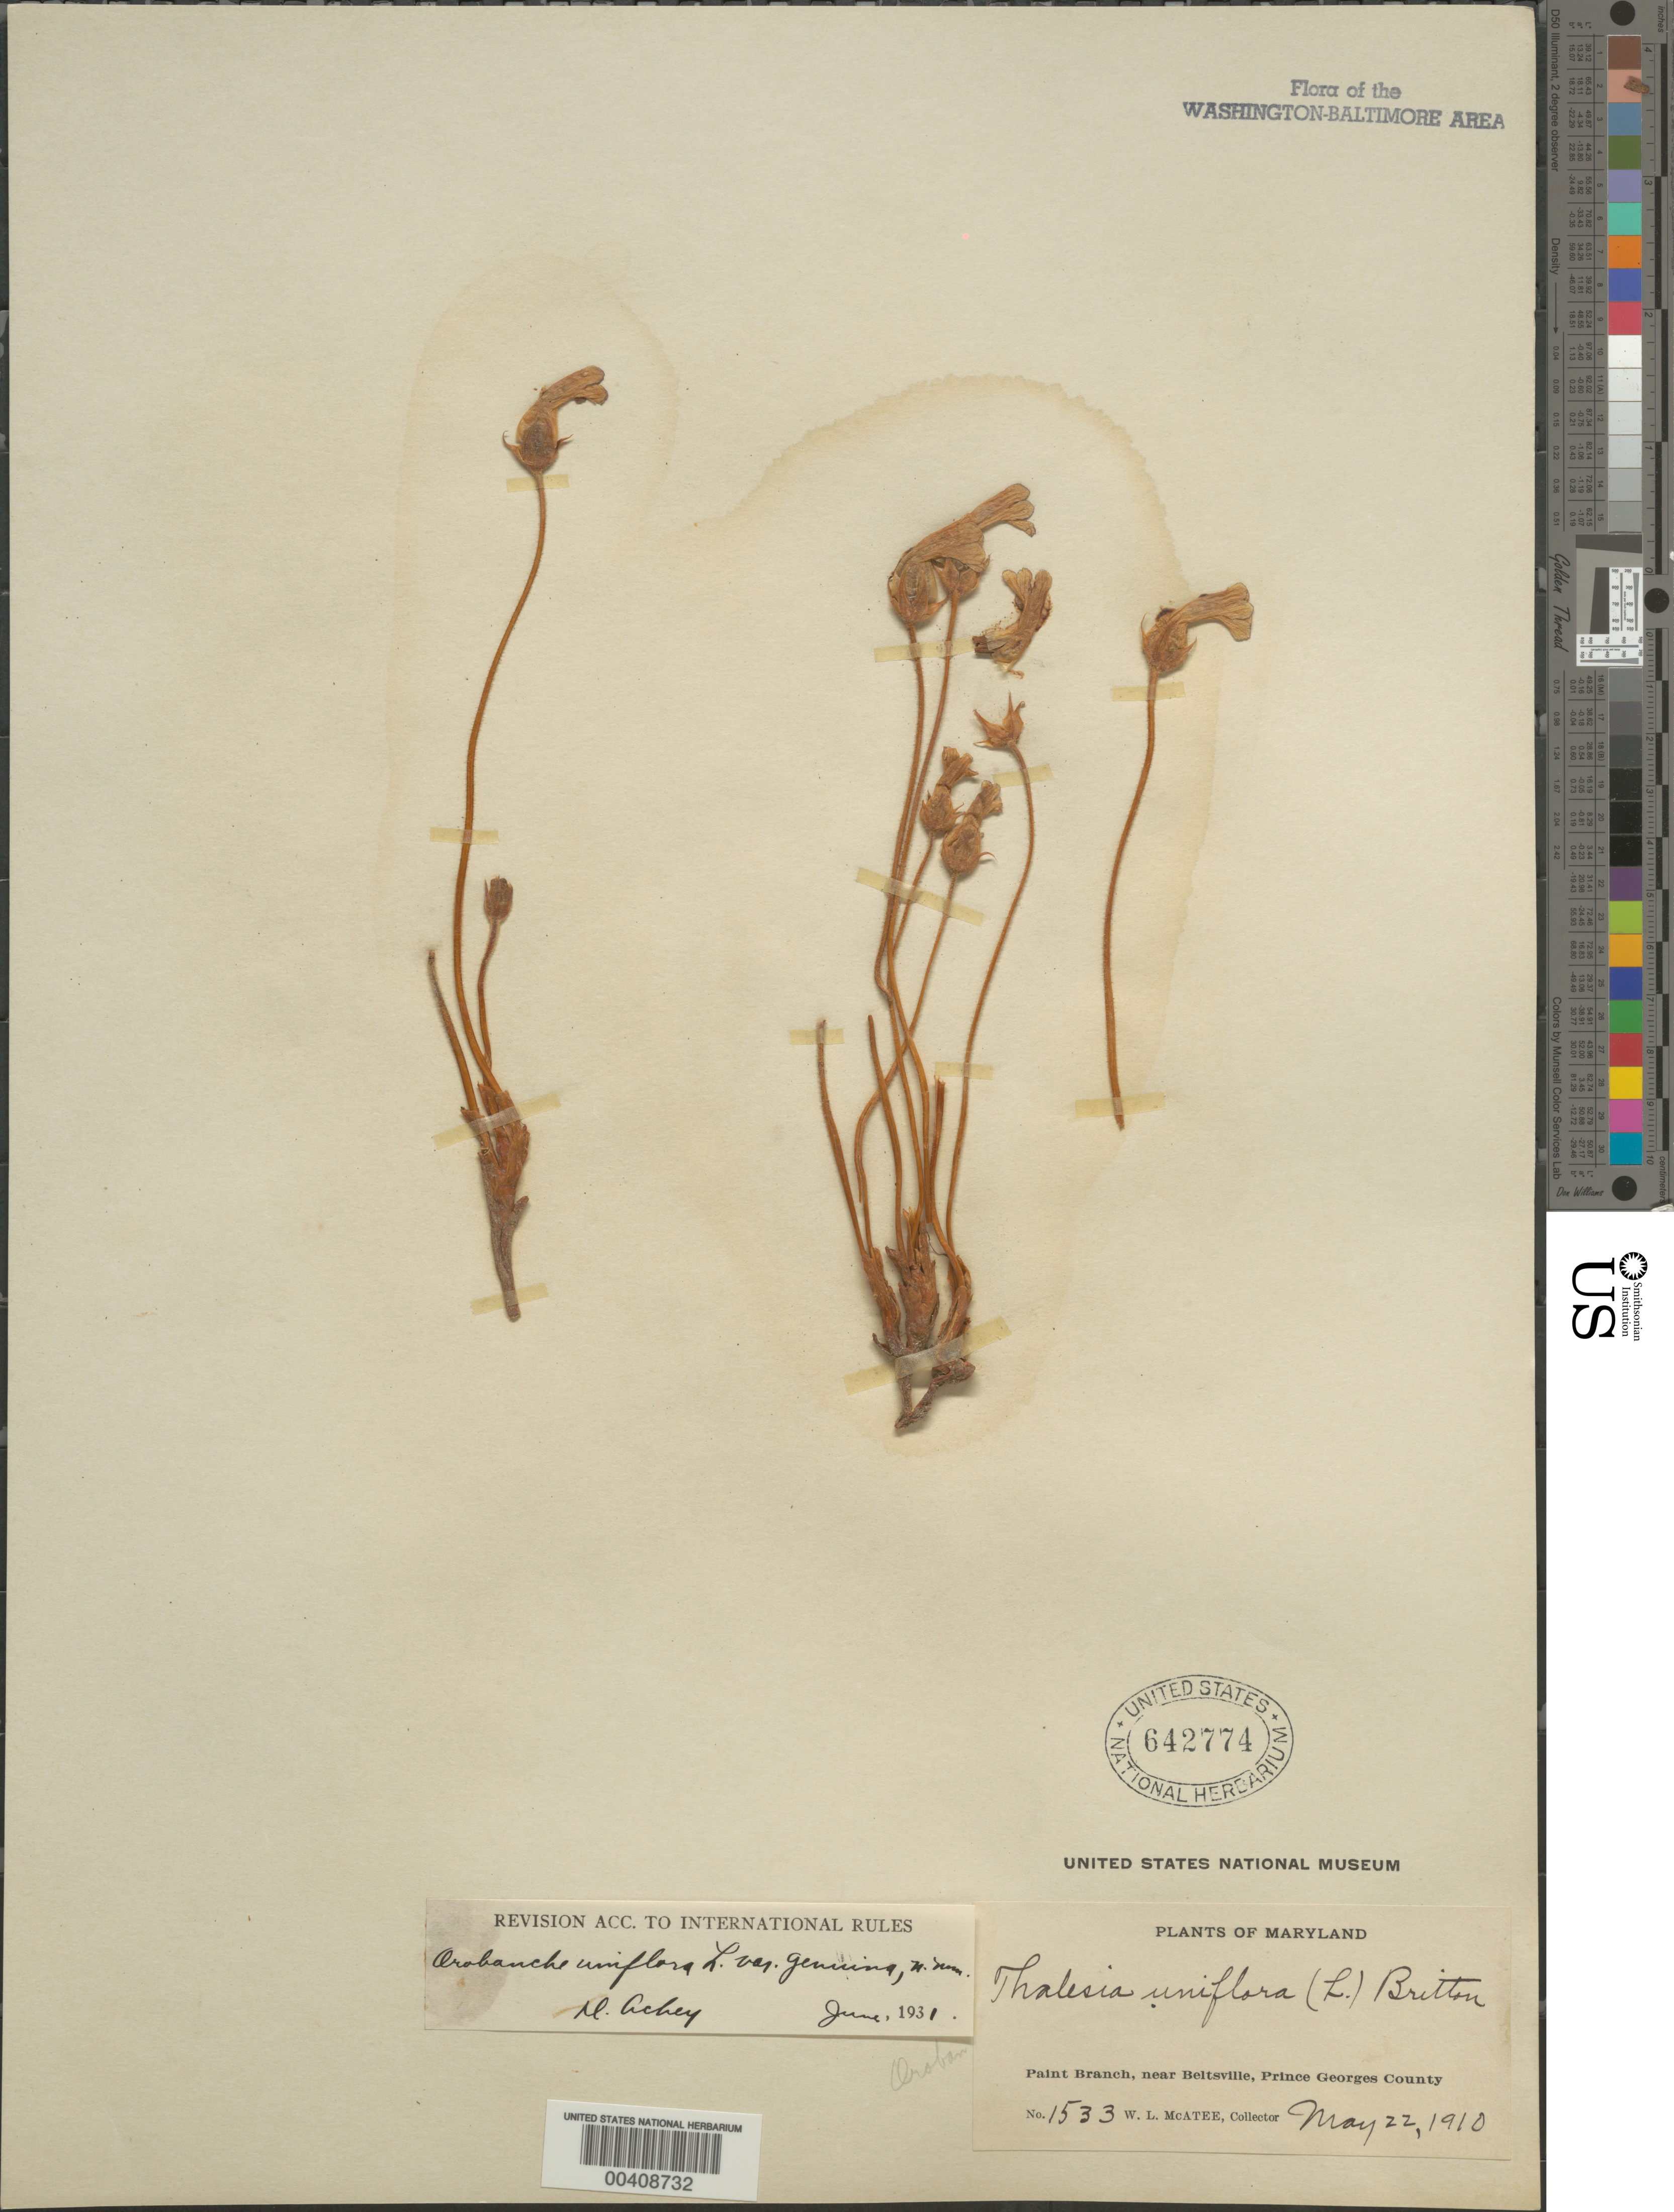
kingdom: Plantae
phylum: Tracheophyta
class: Magnoliopsida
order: Lamiales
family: Orobanchaceae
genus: Orobanche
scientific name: Orobanche uniflora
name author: L.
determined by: Achey, H.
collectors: W. McAtee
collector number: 1533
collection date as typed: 22 May 1910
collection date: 1910-05-22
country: United States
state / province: Maryland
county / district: Prince George's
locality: Paint Branch, near Beltsville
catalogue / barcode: US 642774